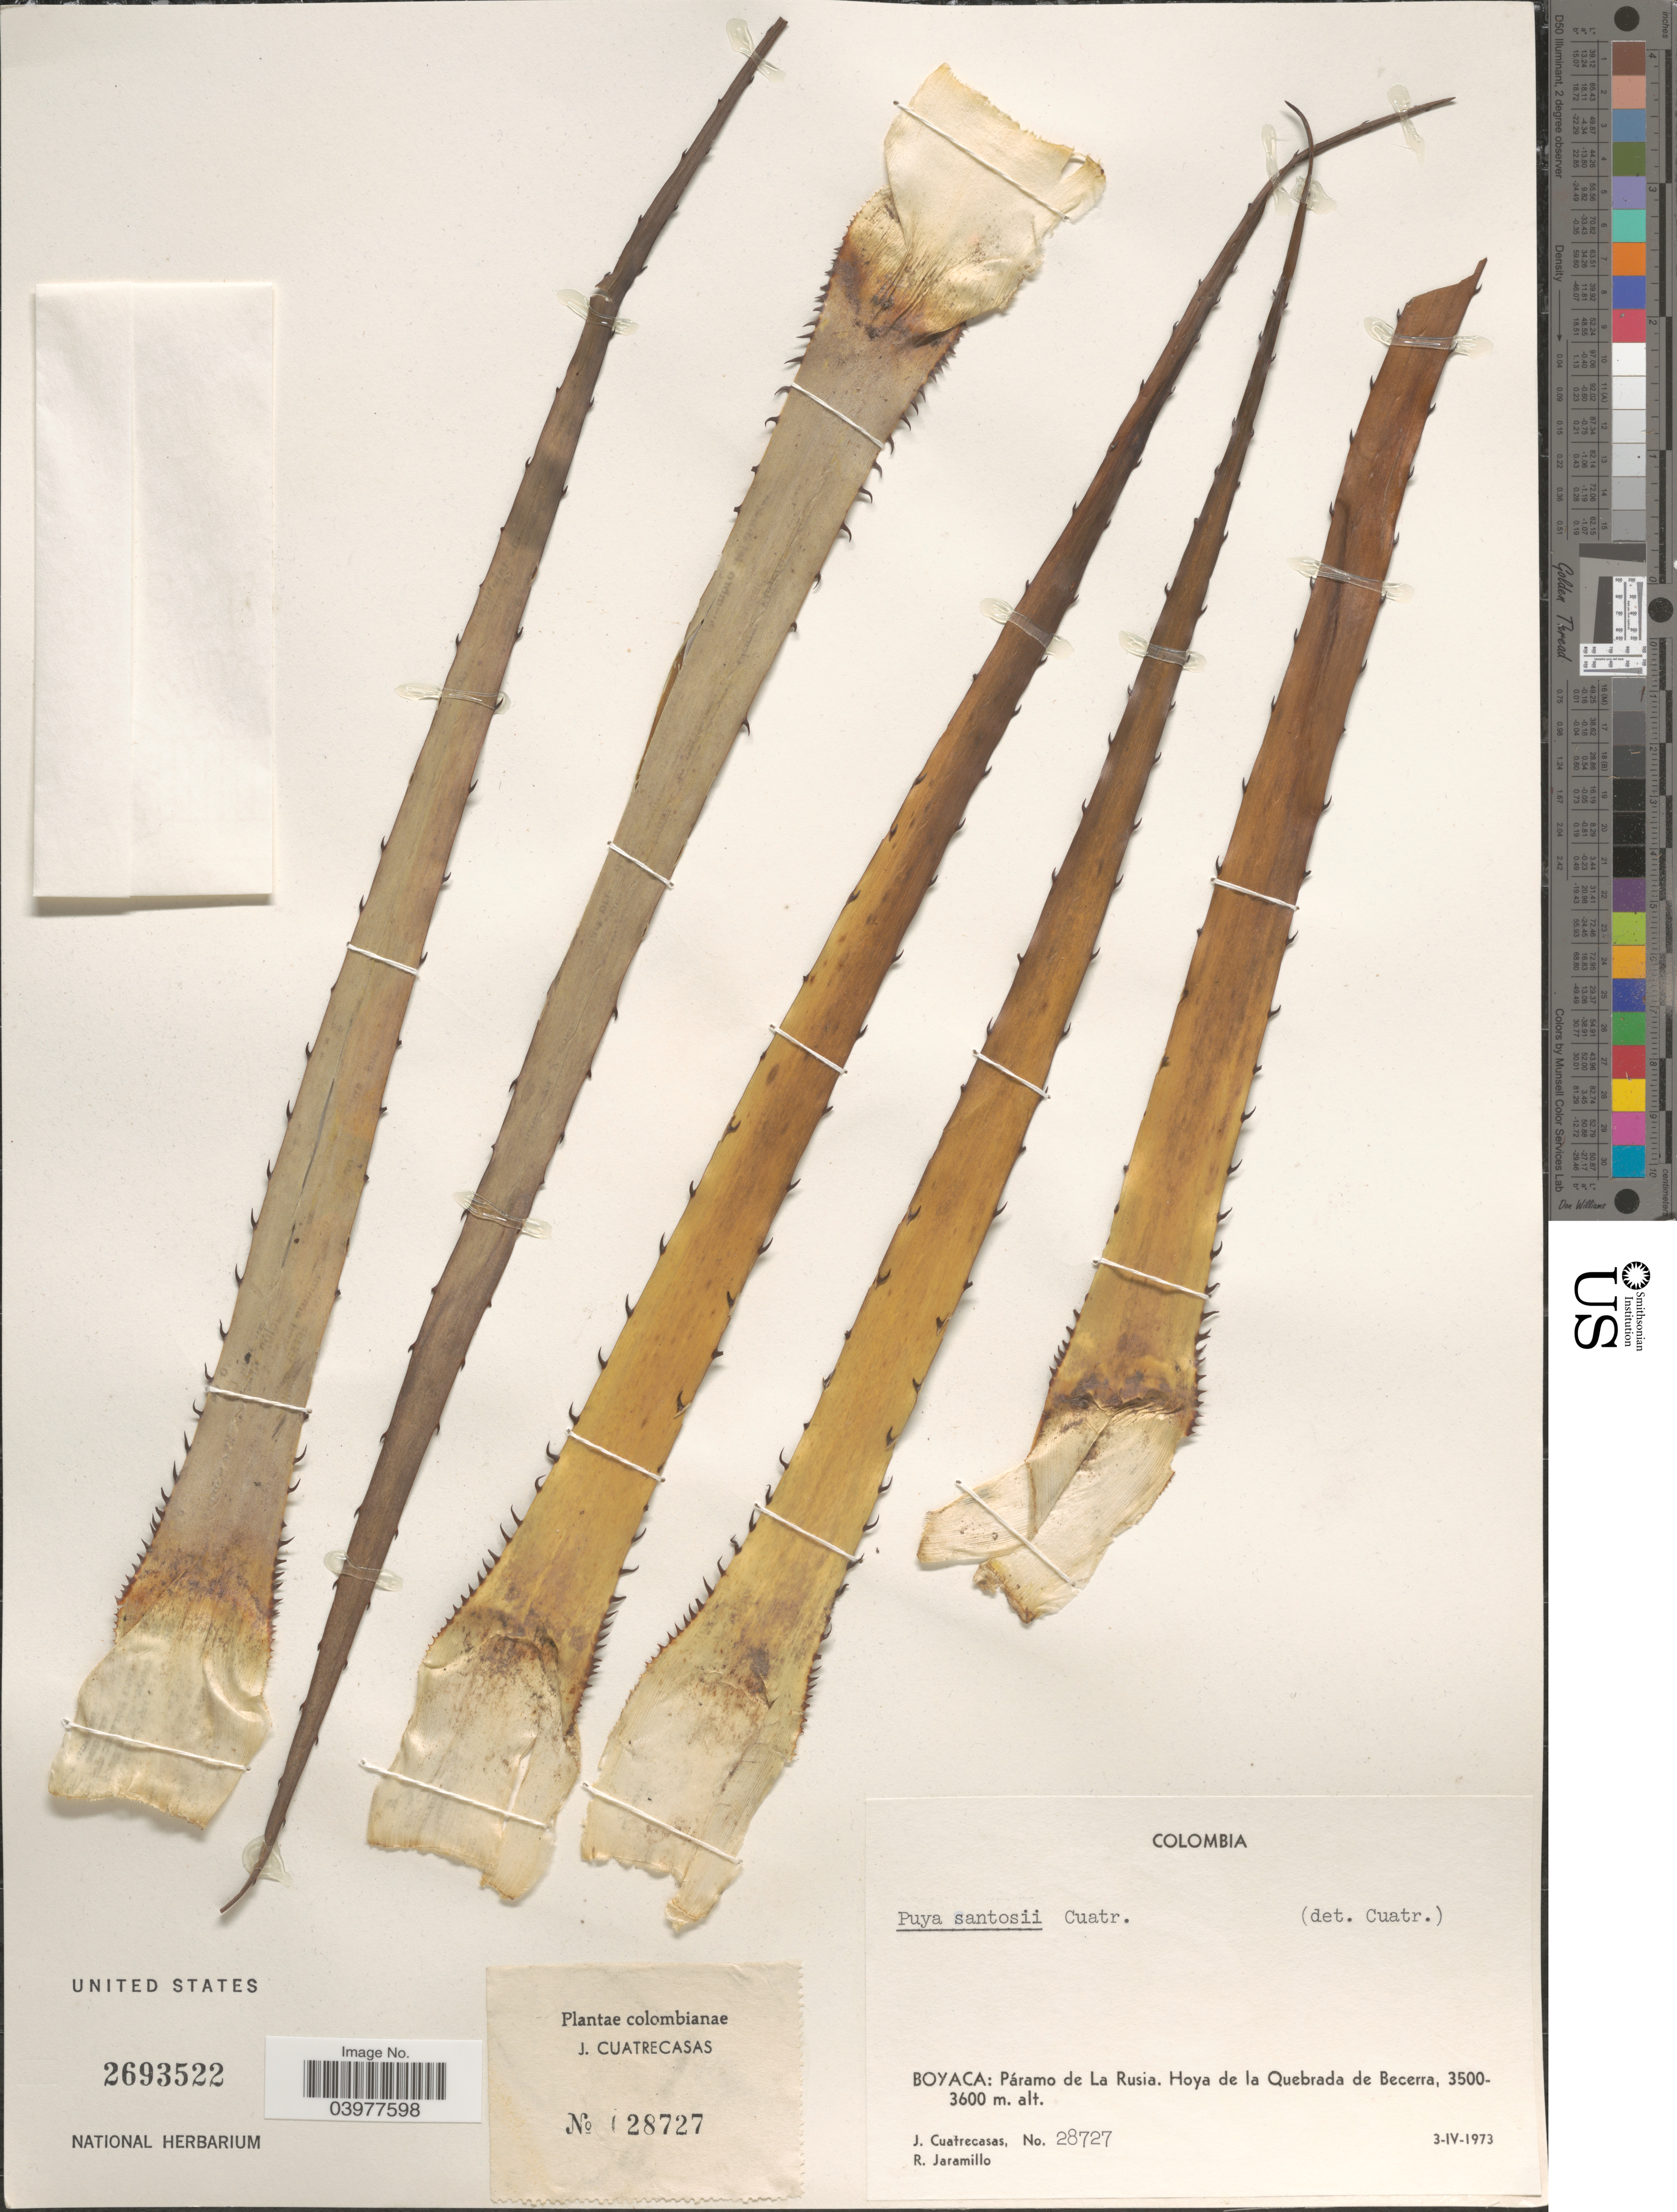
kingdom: Plantae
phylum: Tracheophyta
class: Liliopsida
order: Poales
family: Bromeliaceae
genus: Puya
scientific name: Puya santosii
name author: Cuatrec.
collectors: J. Cuatrecasas & R. Jaramillo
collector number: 28727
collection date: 1973-04-03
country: Colombia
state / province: Boyacá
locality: Páramo de La Rusia. Hoya de la Quebrada de Becerra.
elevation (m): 3500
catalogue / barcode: US 2693522